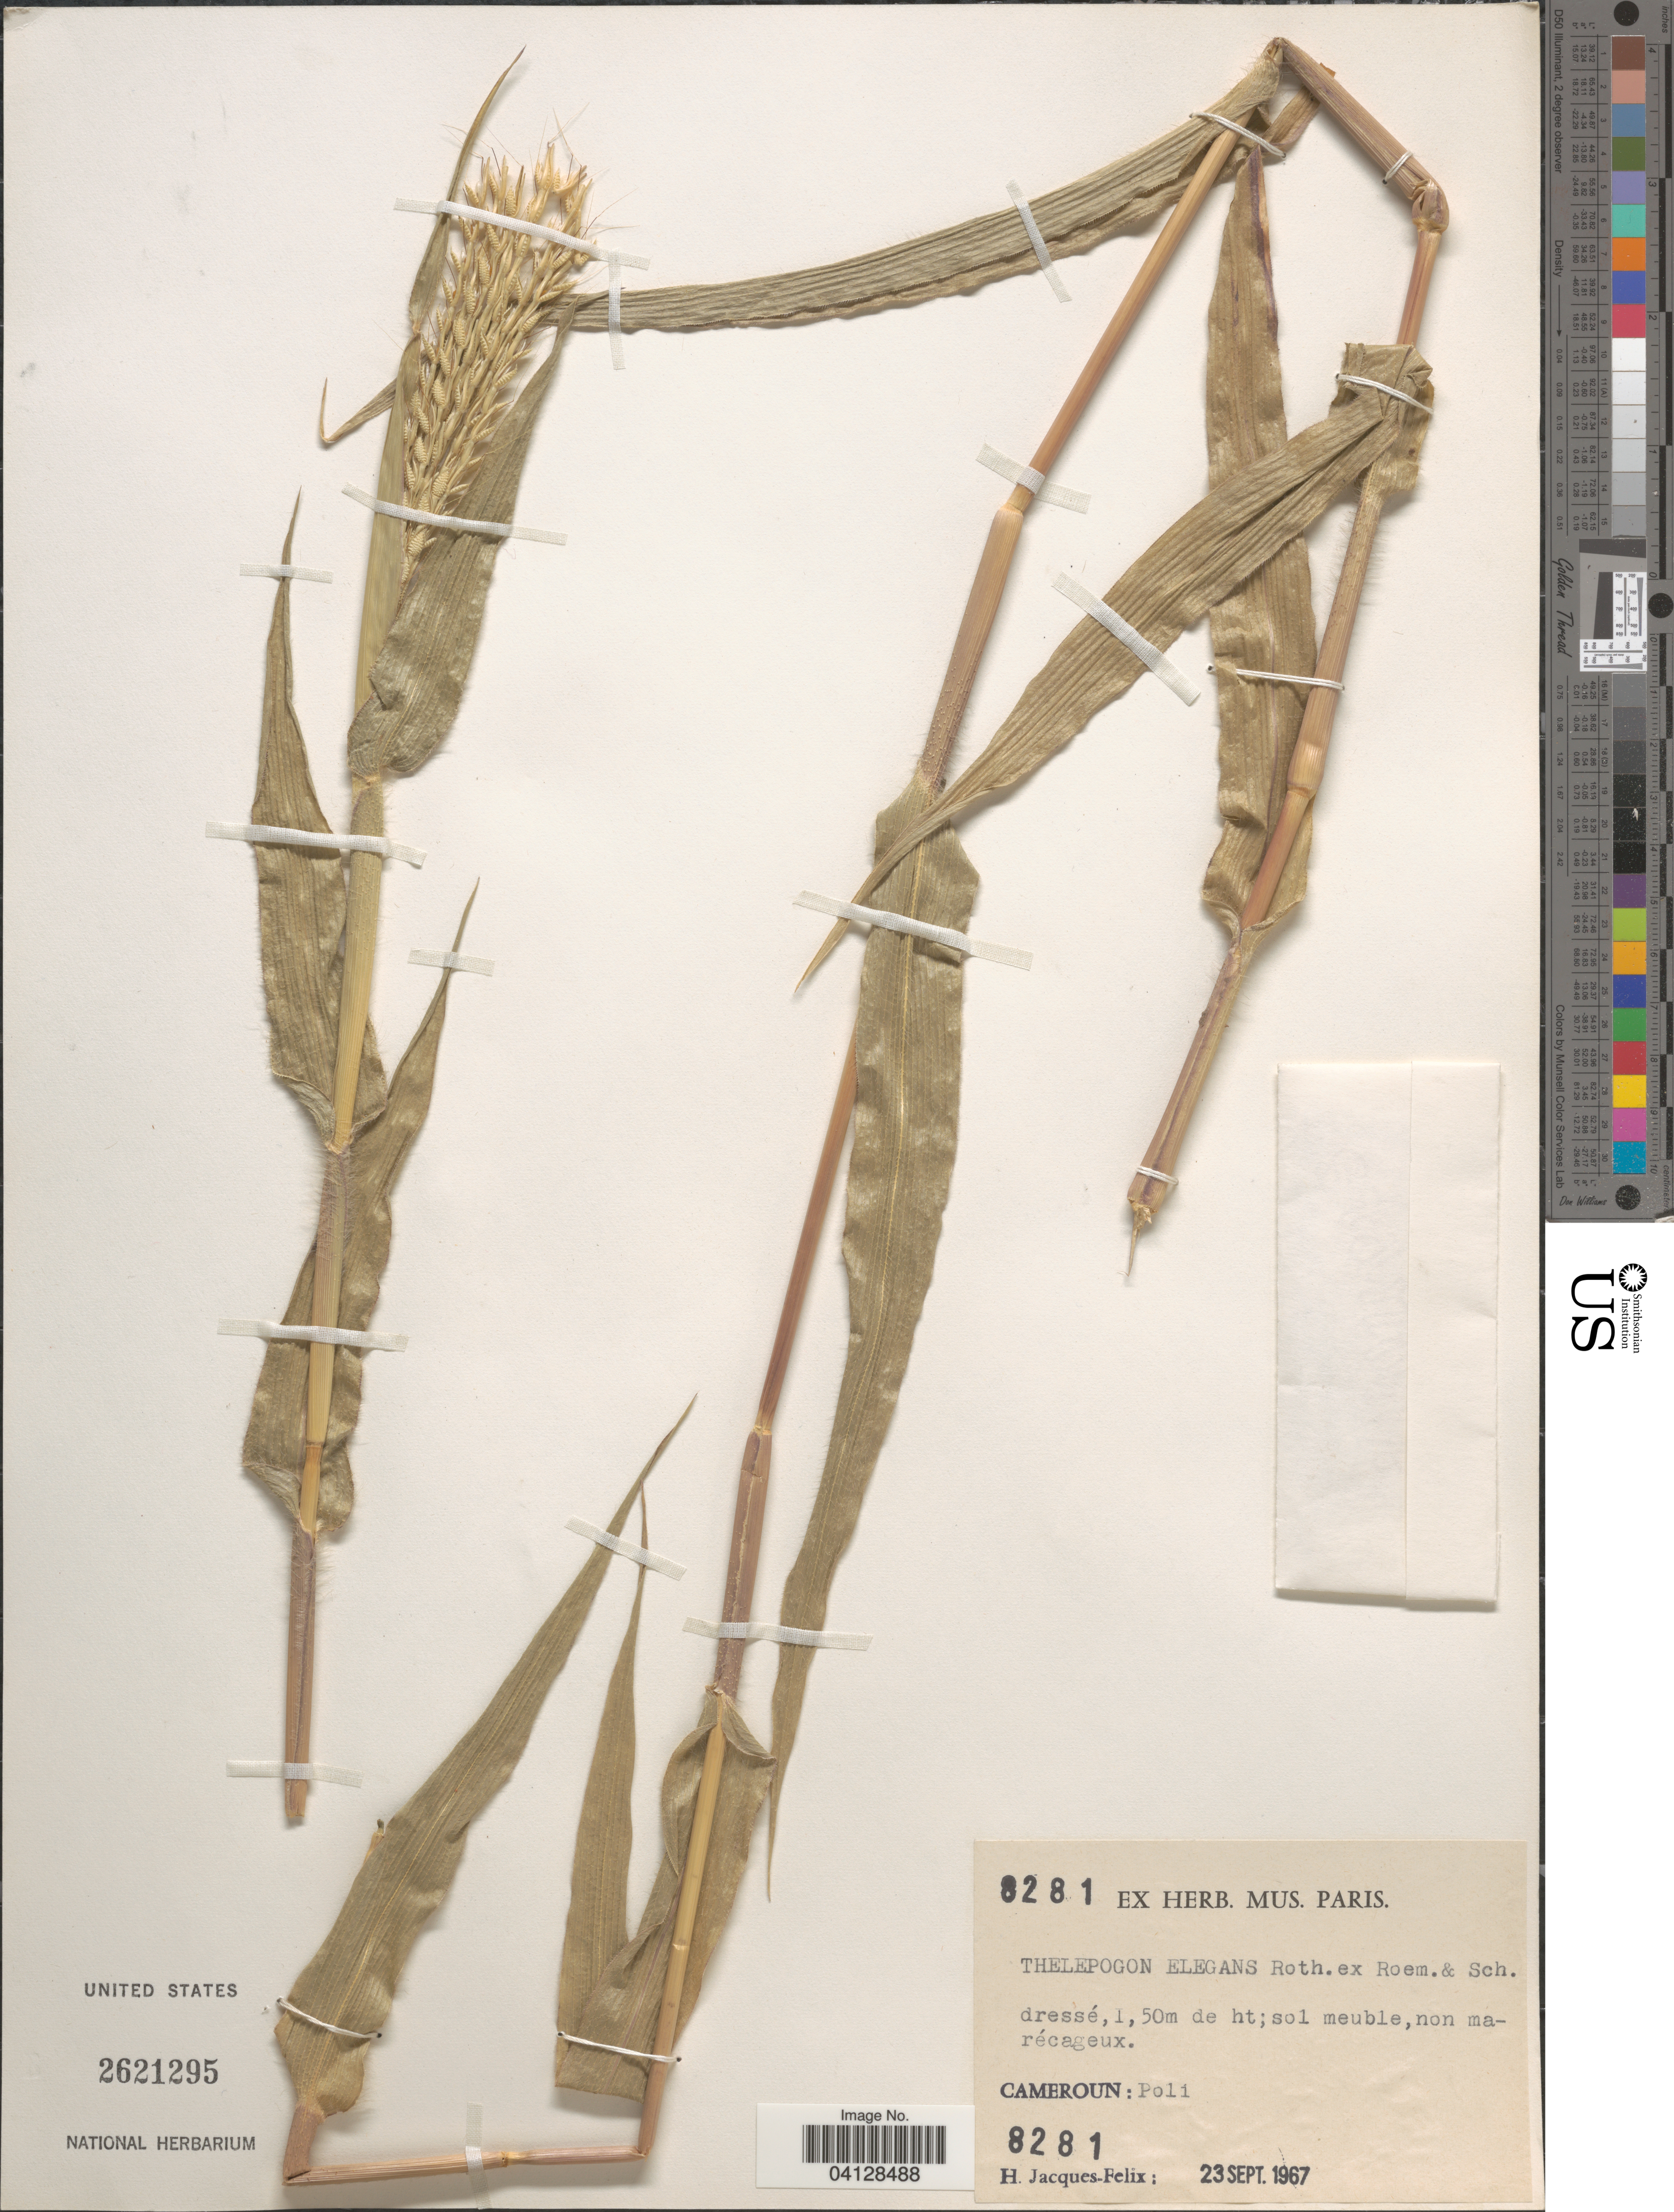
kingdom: Plantae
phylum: Tracheophyta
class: Liliopsida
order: Poales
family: Poaceae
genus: Thelepogon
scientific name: Thelepogon elegans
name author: Roth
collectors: H. Jacques-Félix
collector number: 8281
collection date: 1967-09-23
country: Cameroon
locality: Cameroun: Poli.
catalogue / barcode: US 2621295